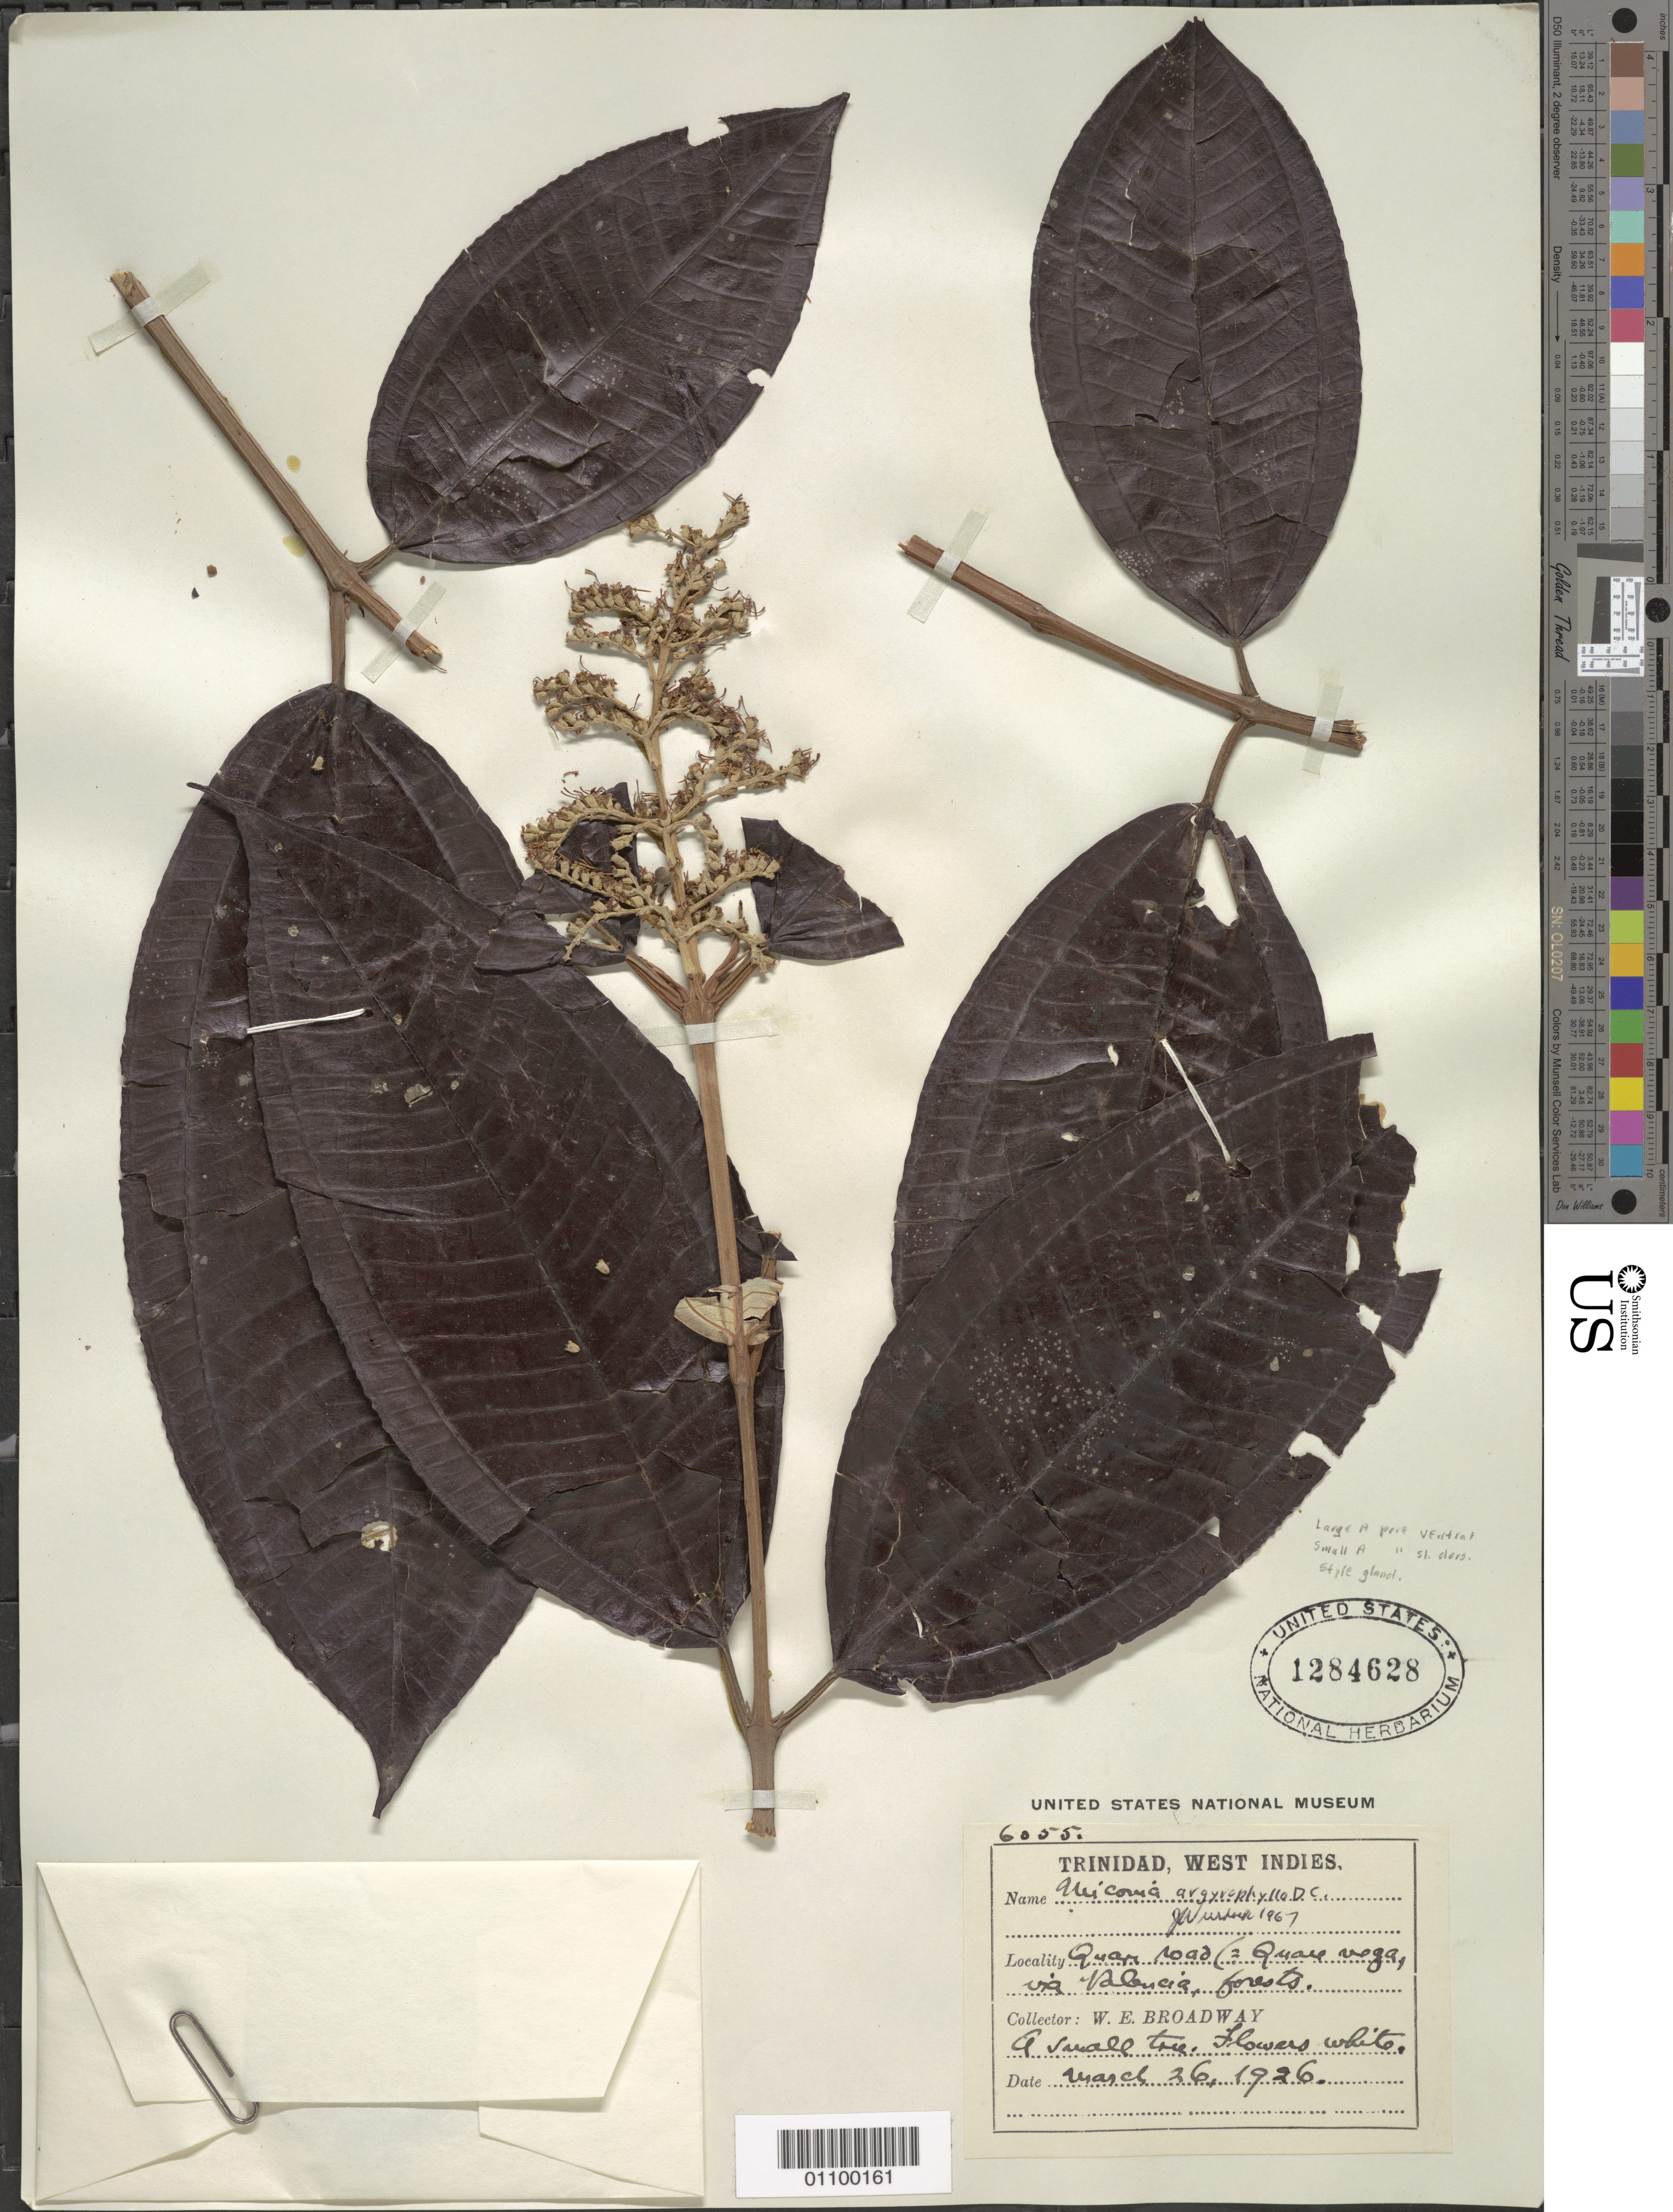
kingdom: Plantae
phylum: Tracheophyta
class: Magnoliopsida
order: Myrtales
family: Melastomataceae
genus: Miconia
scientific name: Miconia argyrophylla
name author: DC.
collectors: W. E. Broadway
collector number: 6055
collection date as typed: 26 Mar 1926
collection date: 1926-03-26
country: Trinidad and Tobago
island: Trinidad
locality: Valencia; forests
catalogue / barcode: US 1284628